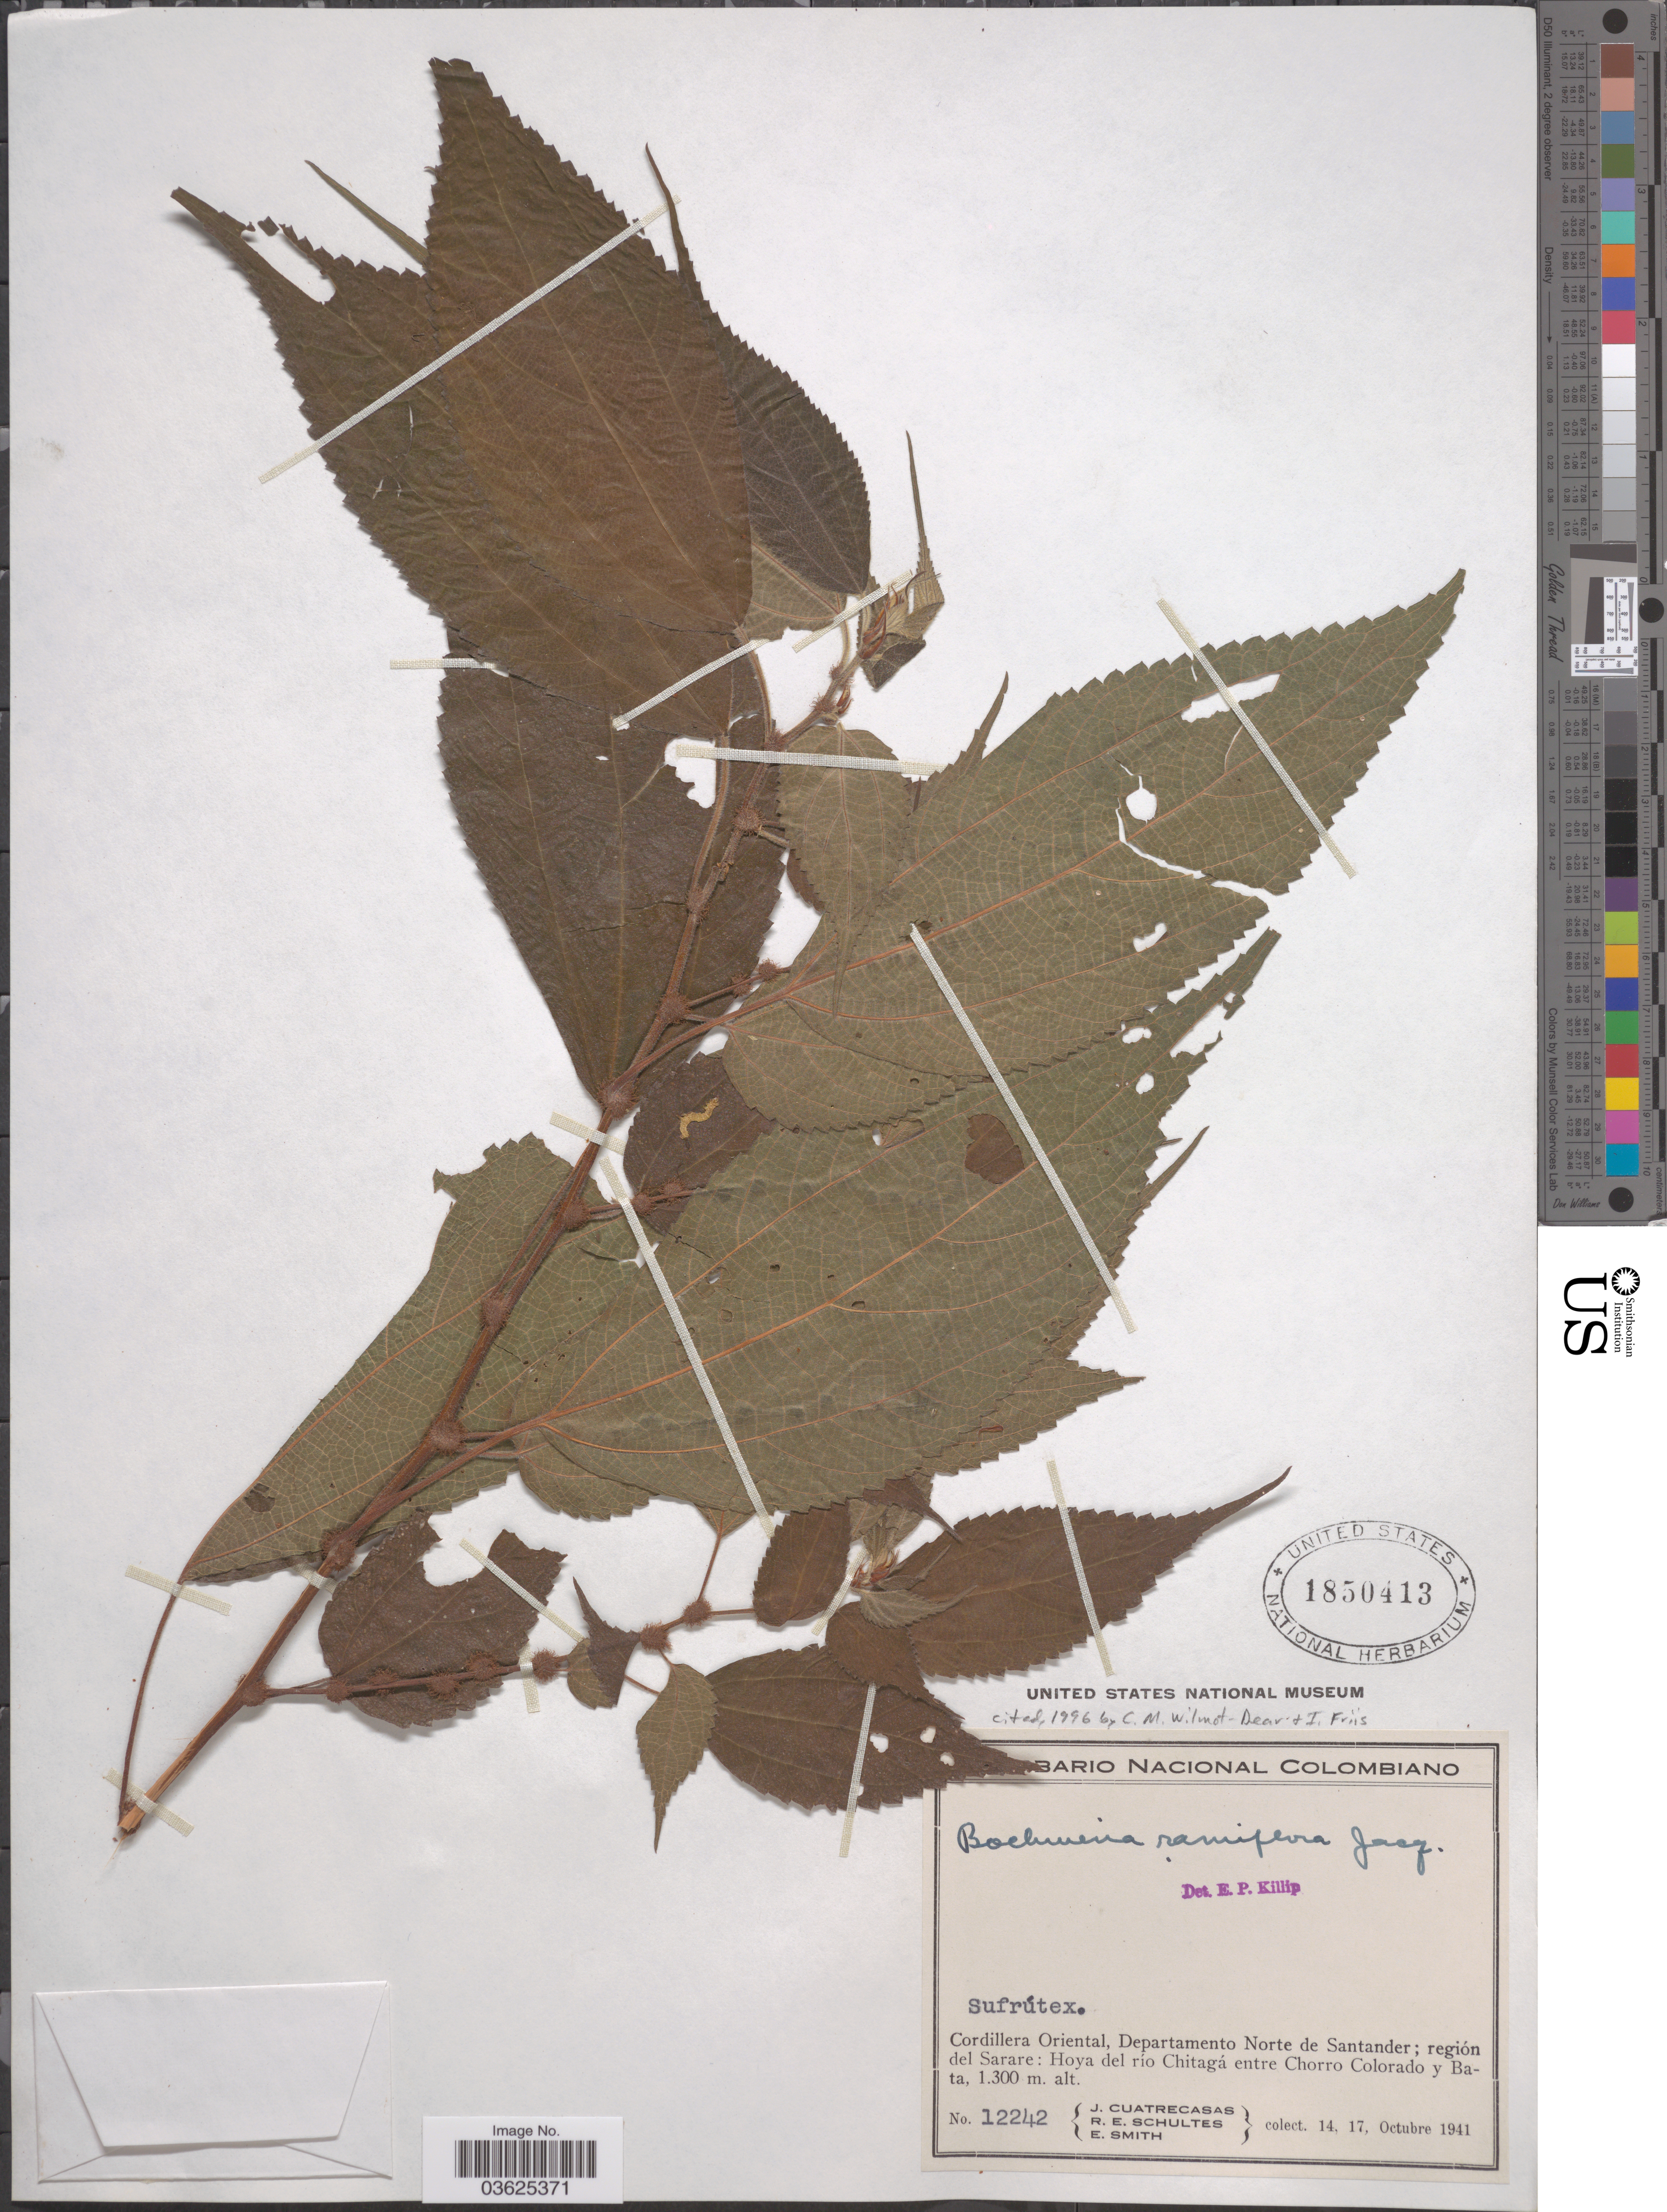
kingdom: Plantae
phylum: Tracheophyta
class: Magnoliopsida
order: Rosales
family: Urticaceae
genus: Boehmeria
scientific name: Boehmeria ramiflora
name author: Jacq.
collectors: J. Cuatrecasas, R. E. Schultes & E. Smith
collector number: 12242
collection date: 1941-10-14/1941-10-17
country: Colombia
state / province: Norte de Santander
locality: Cordillera Oriental, Departamento Norte de Santander; región del Sarare: Hoya del río Chitagá entre Chorro Colorado y Bata.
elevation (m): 1300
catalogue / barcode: US 1850413